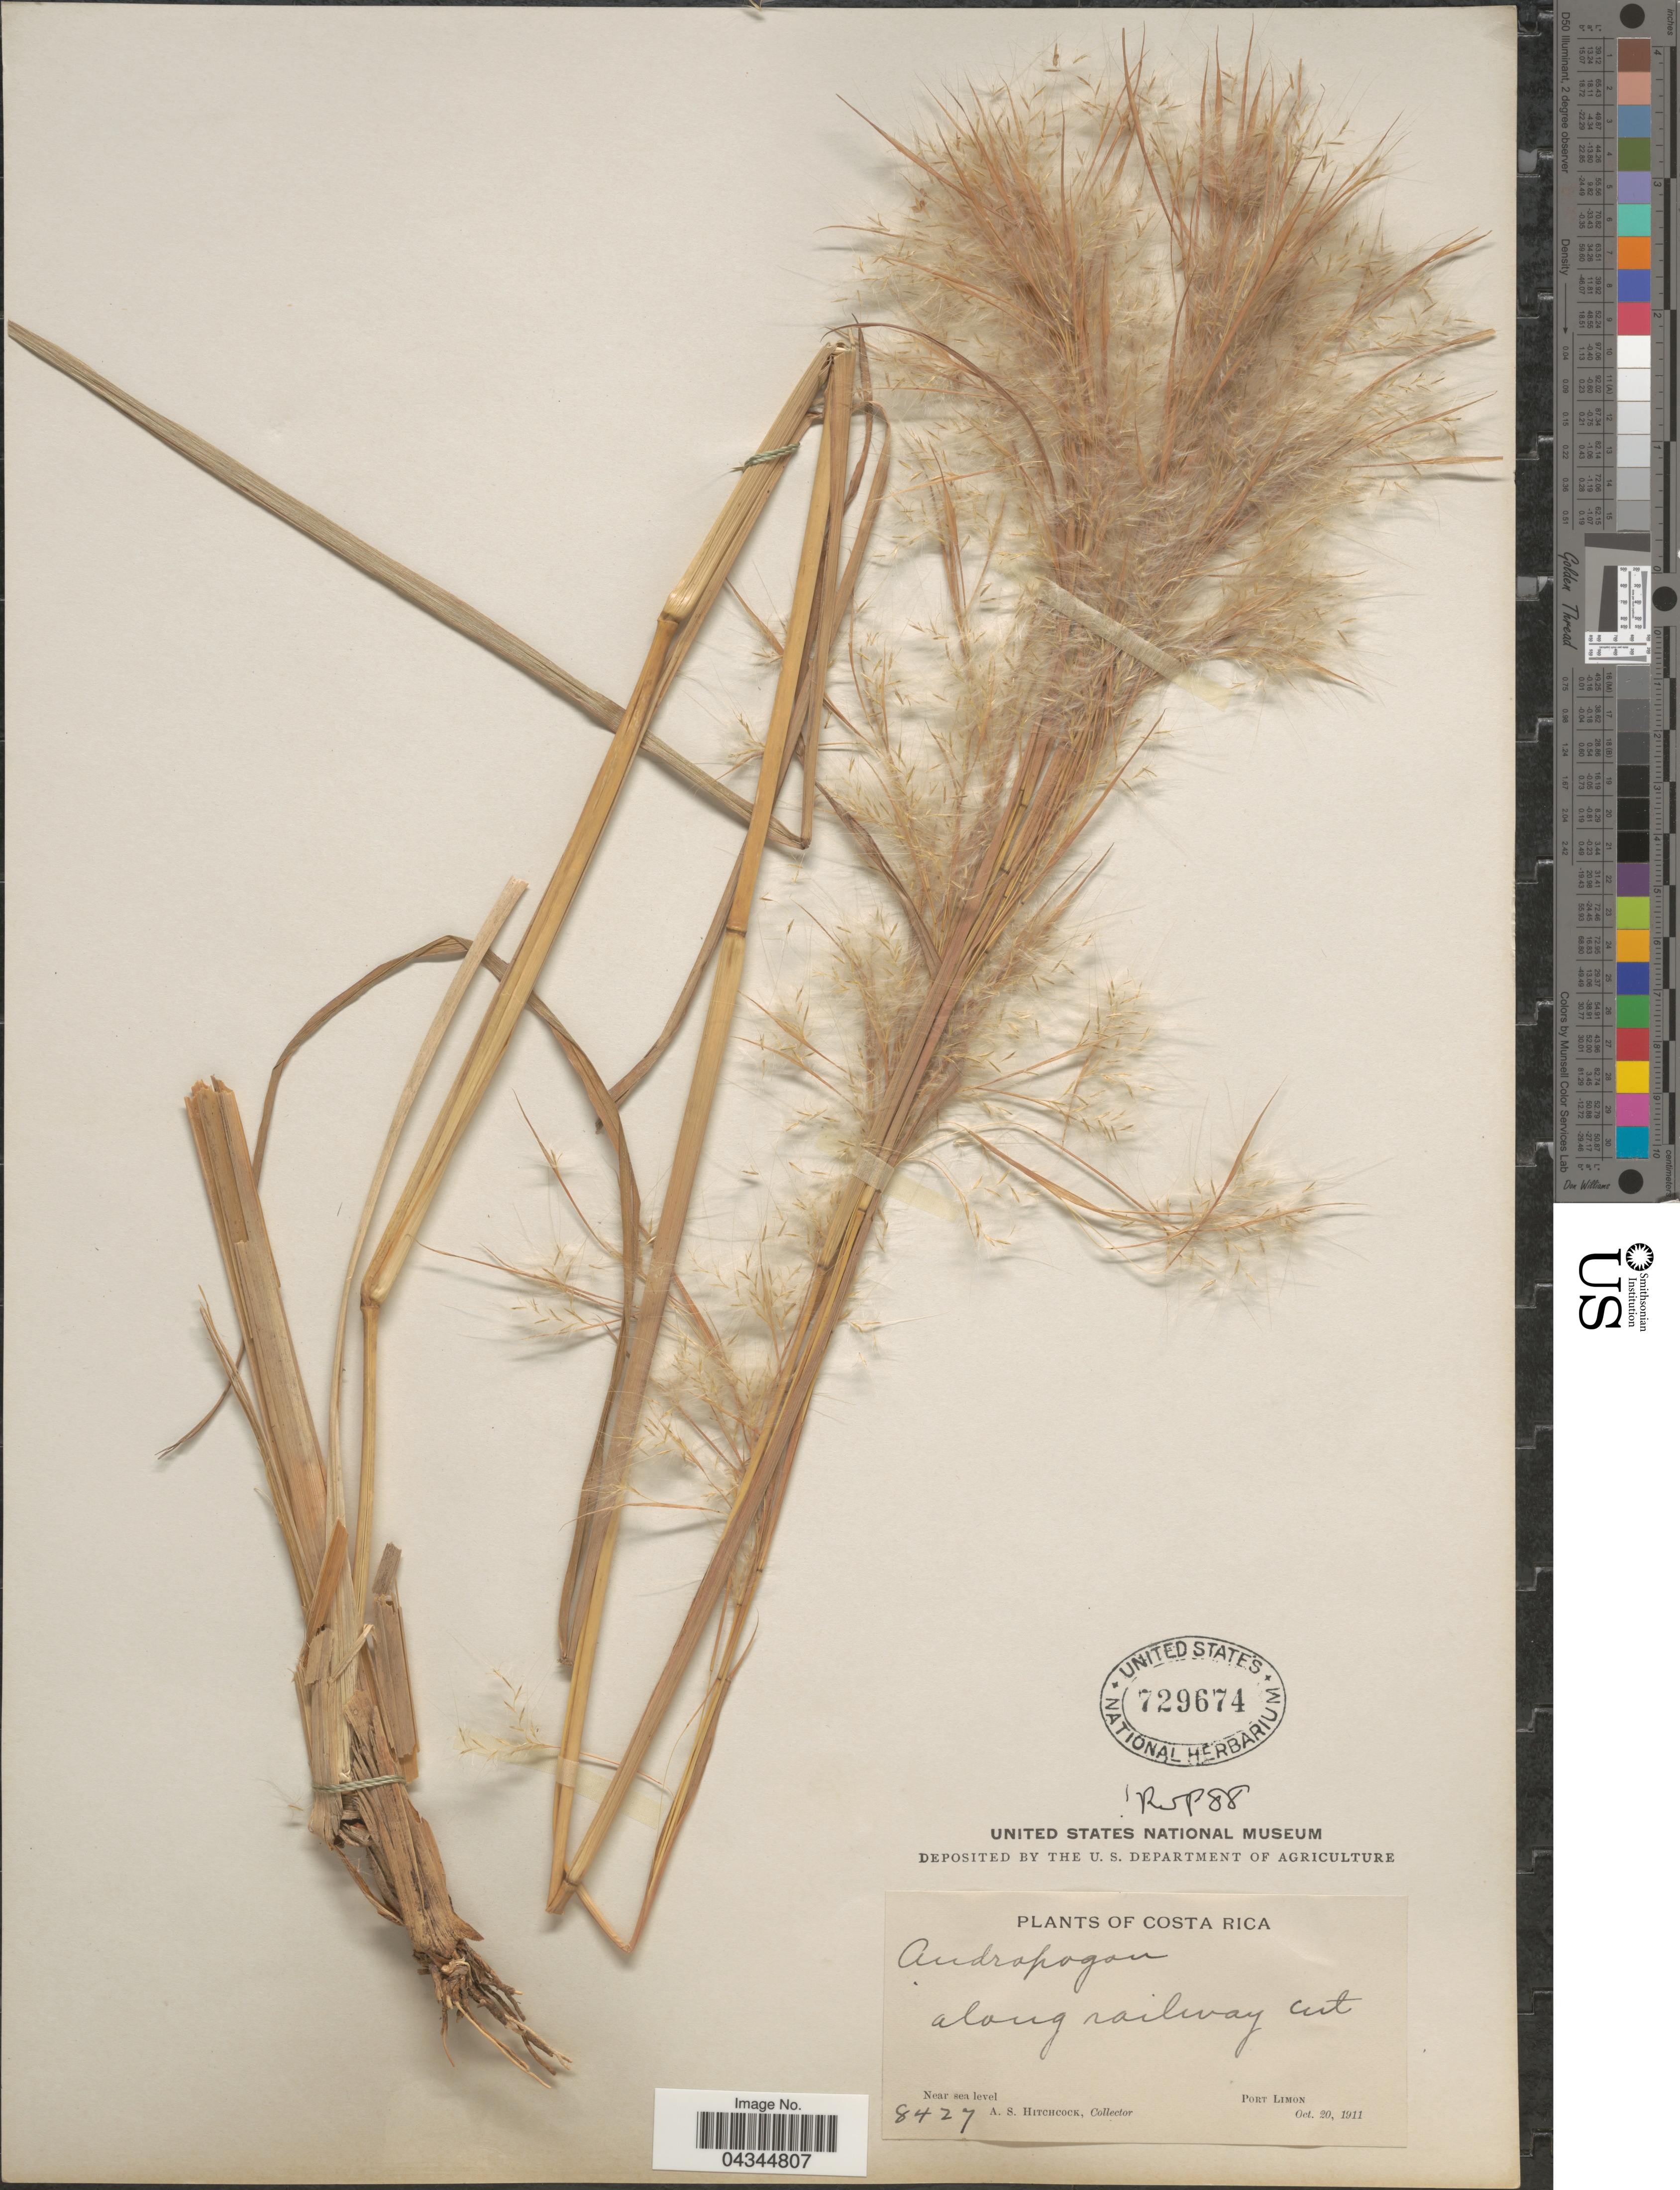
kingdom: Plantae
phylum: Tracheophyta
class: Liliopsida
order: Poales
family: Poaceae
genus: Andropogon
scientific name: Andropogon glomeratus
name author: (Walter) Britton et al.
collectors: A. S. Hitchcock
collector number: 8427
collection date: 1911-10-20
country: Costa Rica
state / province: Limón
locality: Along railway cut. Port Limon.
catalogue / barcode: US 729674